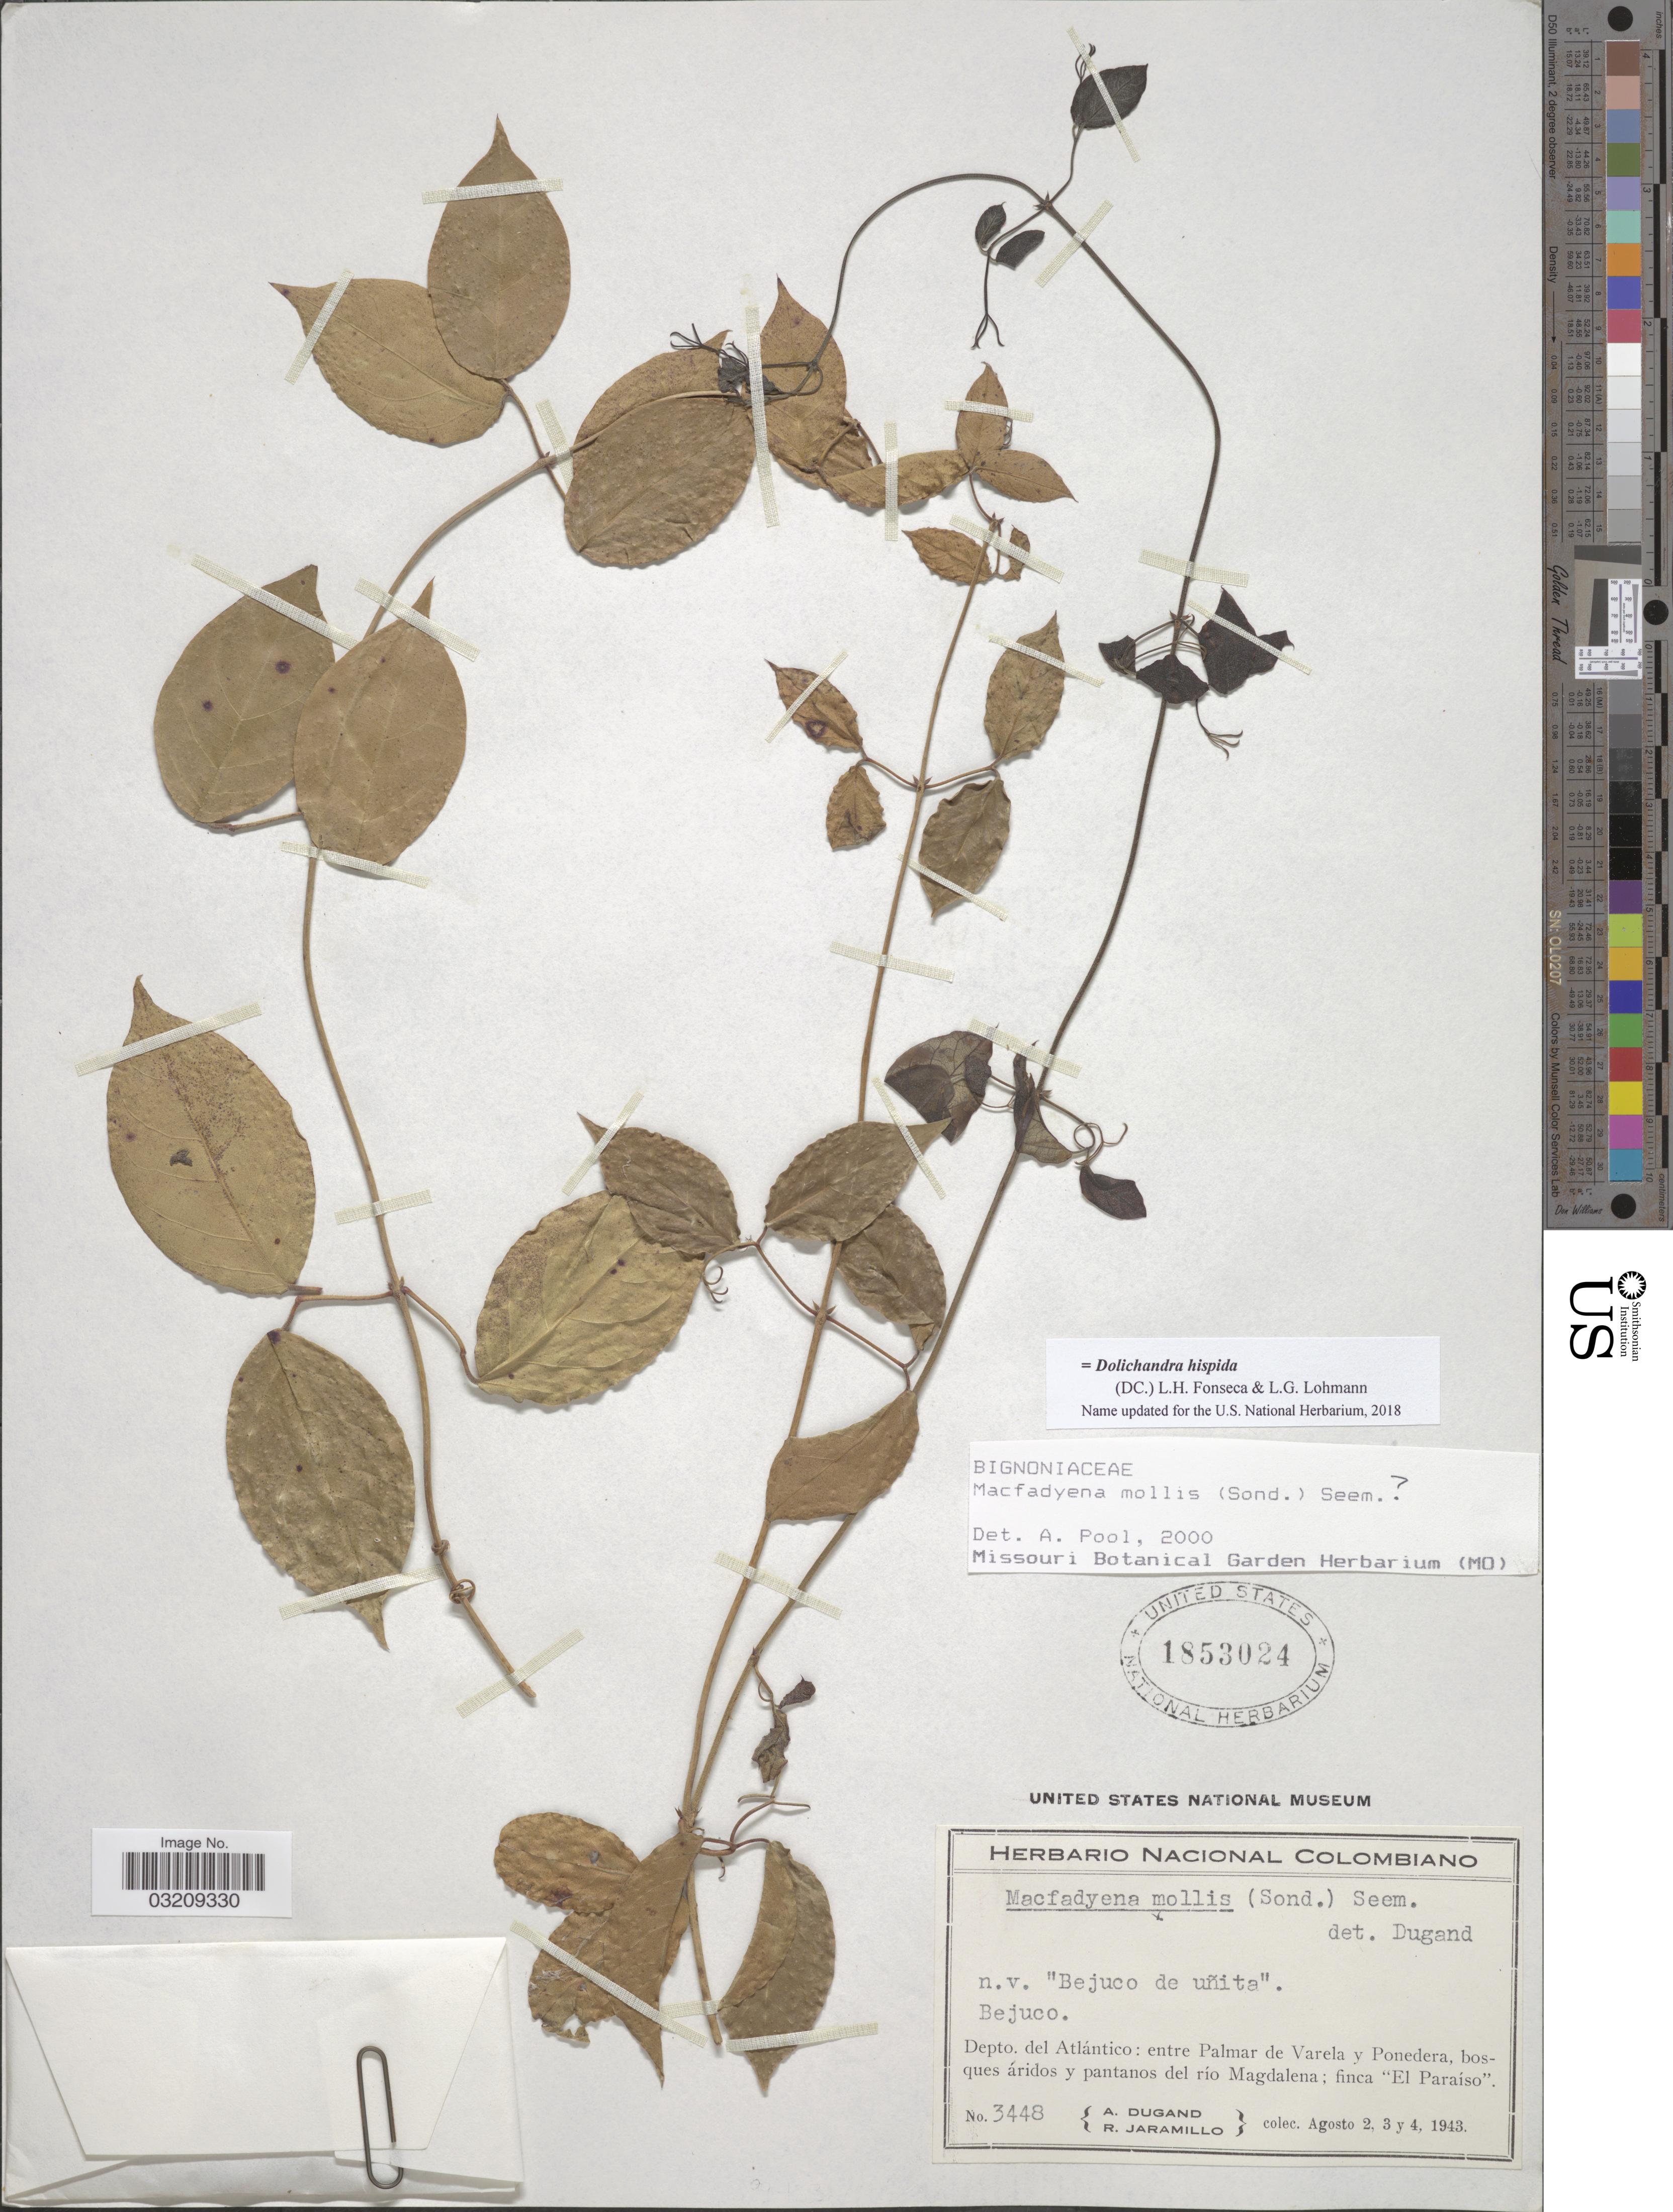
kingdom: Plantae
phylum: Tracheophyta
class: Magnoliopsida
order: Lamiales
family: Bignoniaceae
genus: Dolichandra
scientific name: Dolichandra hispida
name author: (DC.) L.H. Fonseca & L.G. Lohmann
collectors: A. Dugand & R. Jaramillo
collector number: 3448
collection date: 1943-08-02/1943-08-04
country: Colombia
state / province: Atlántico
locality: Depto. del Atlántico: entre Palmar de Varela y Ponedera, bosques áridos y pantanos del río Magdalena; finca "El Paraíso".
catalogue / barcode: US 1853024